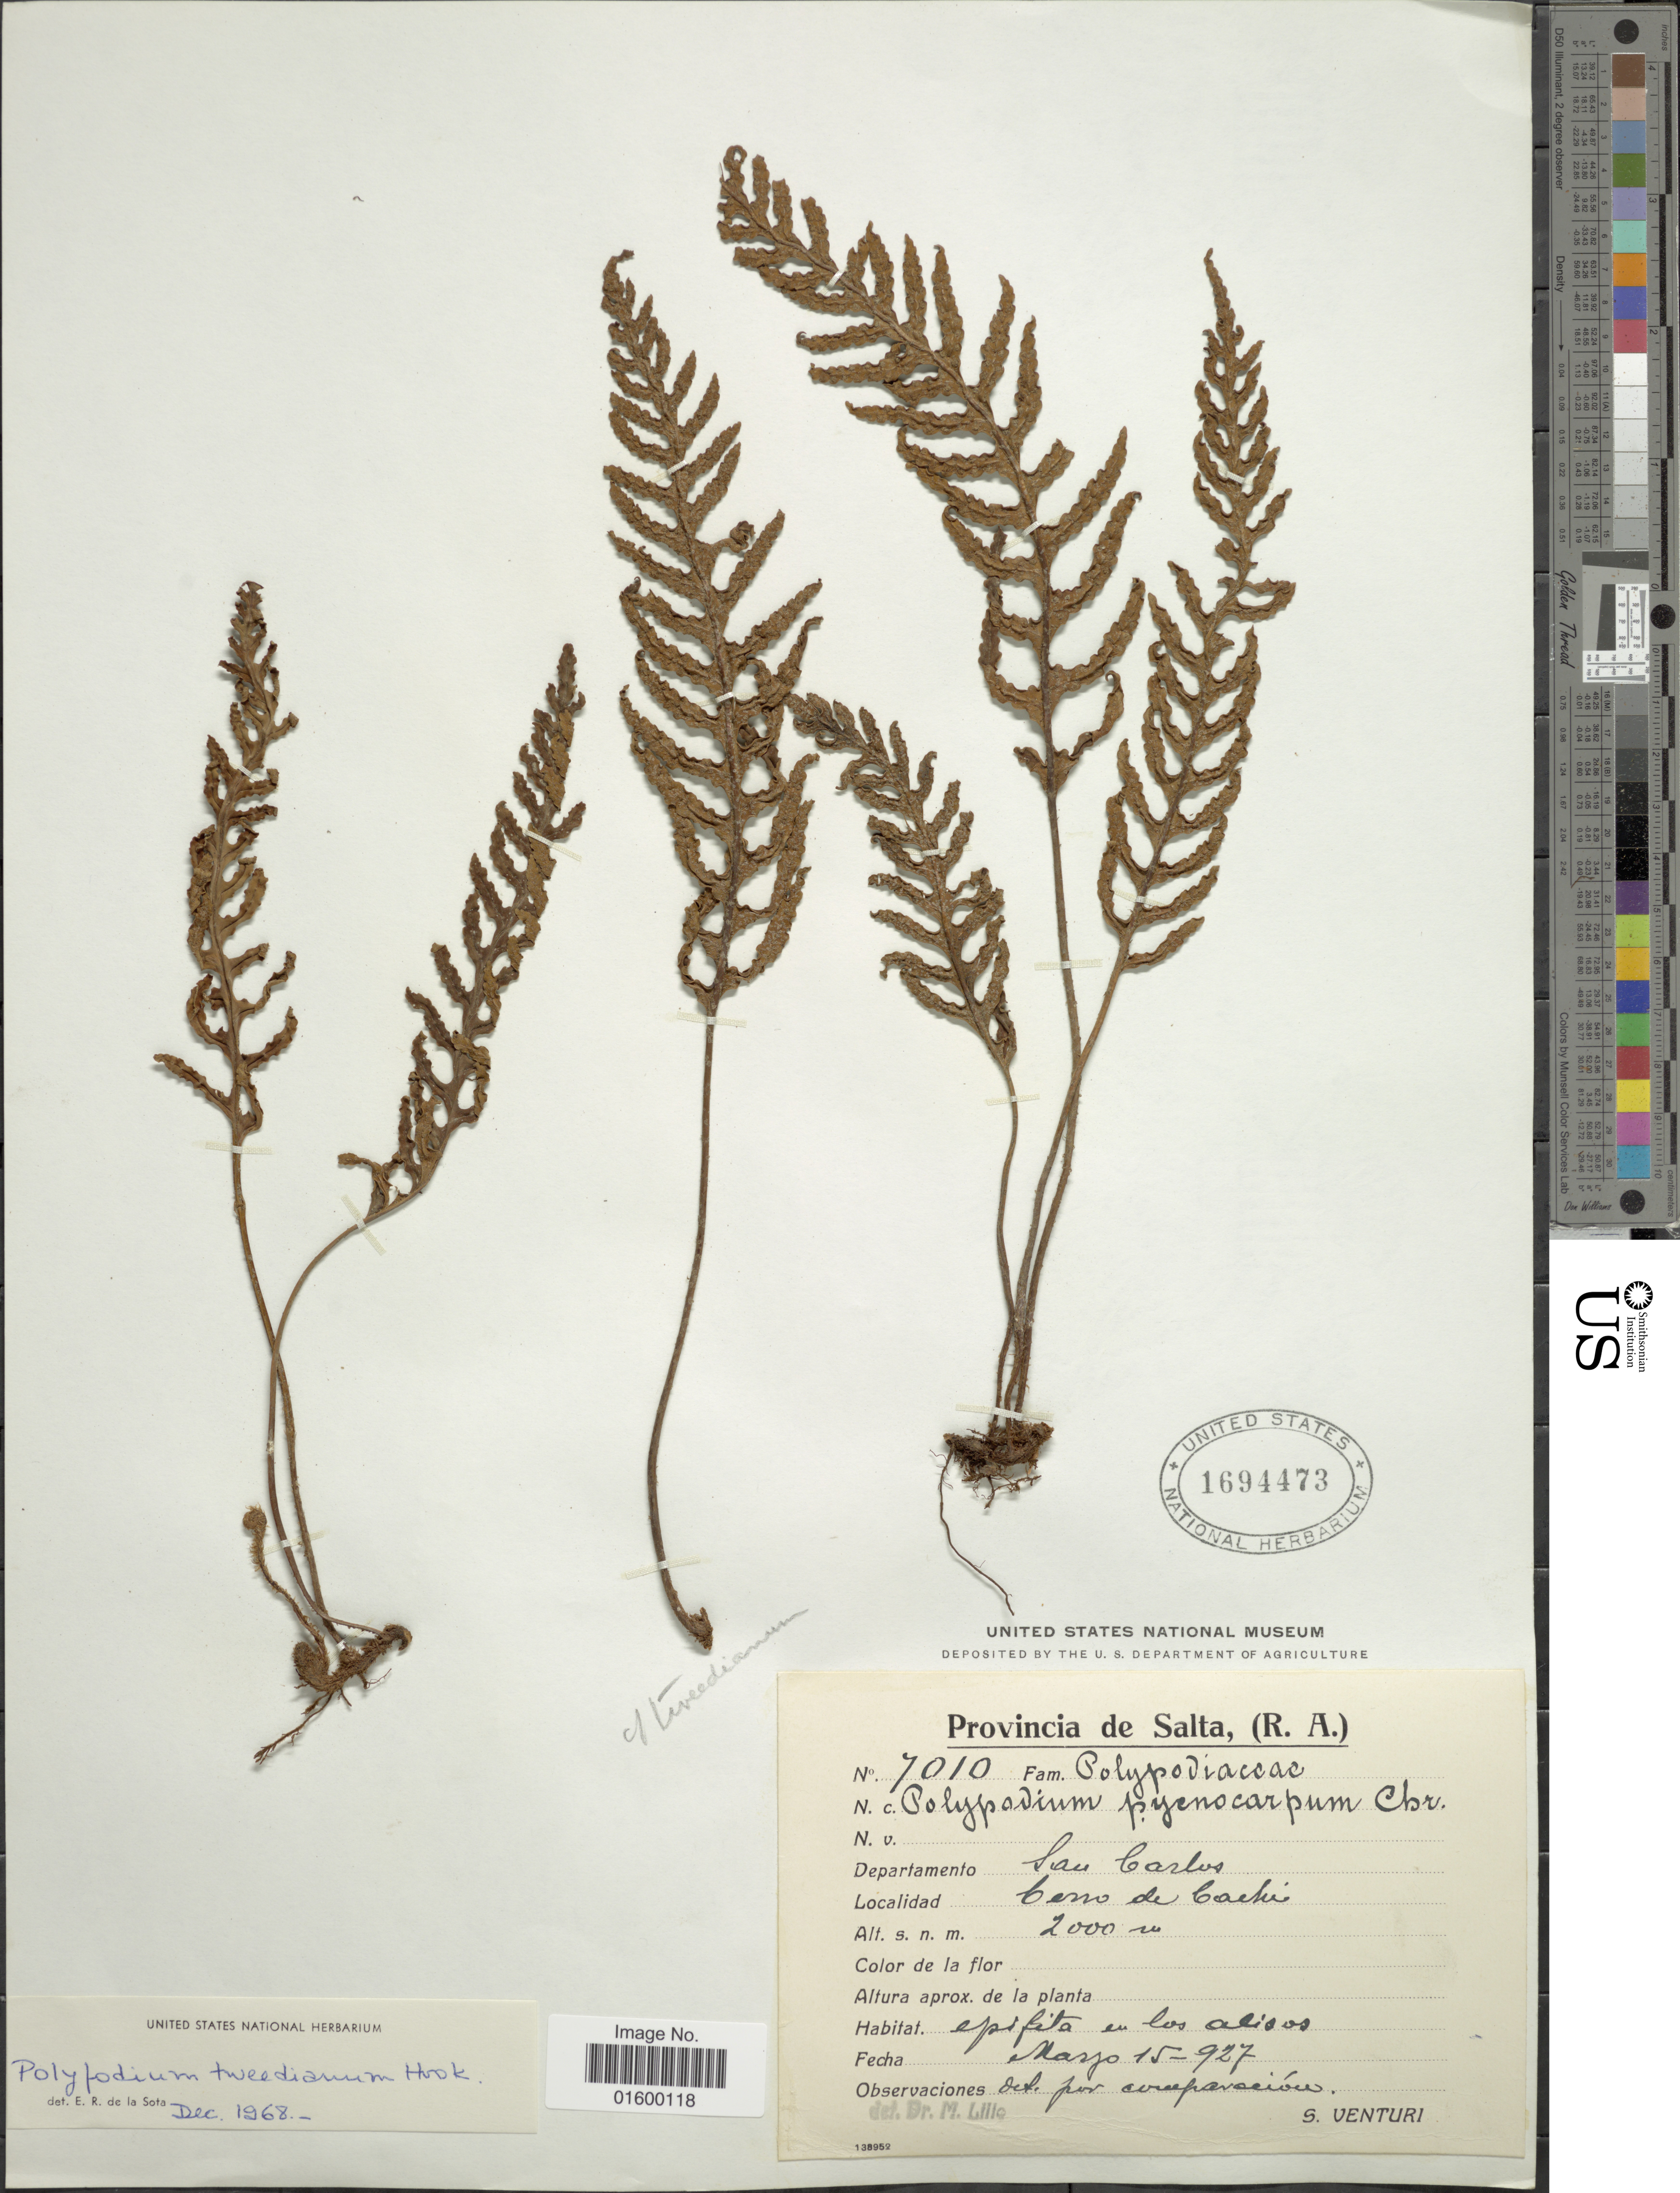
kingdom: Plantae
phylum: Tracheophyta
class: Polypodiopsida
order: Polypodiales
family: Polypodiaceae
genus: Pleopeltis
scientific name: Pleopeltis tweediana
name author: (Hook.) A.R. Sm.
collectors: S. Venturi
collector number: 7010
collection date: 1927-05-15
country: Argentina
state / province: Salta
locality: Provincia de Salta (R. A. ), Departamento San Carlos, Cerro de Cachi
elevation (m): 2000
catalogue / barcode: US 1694473